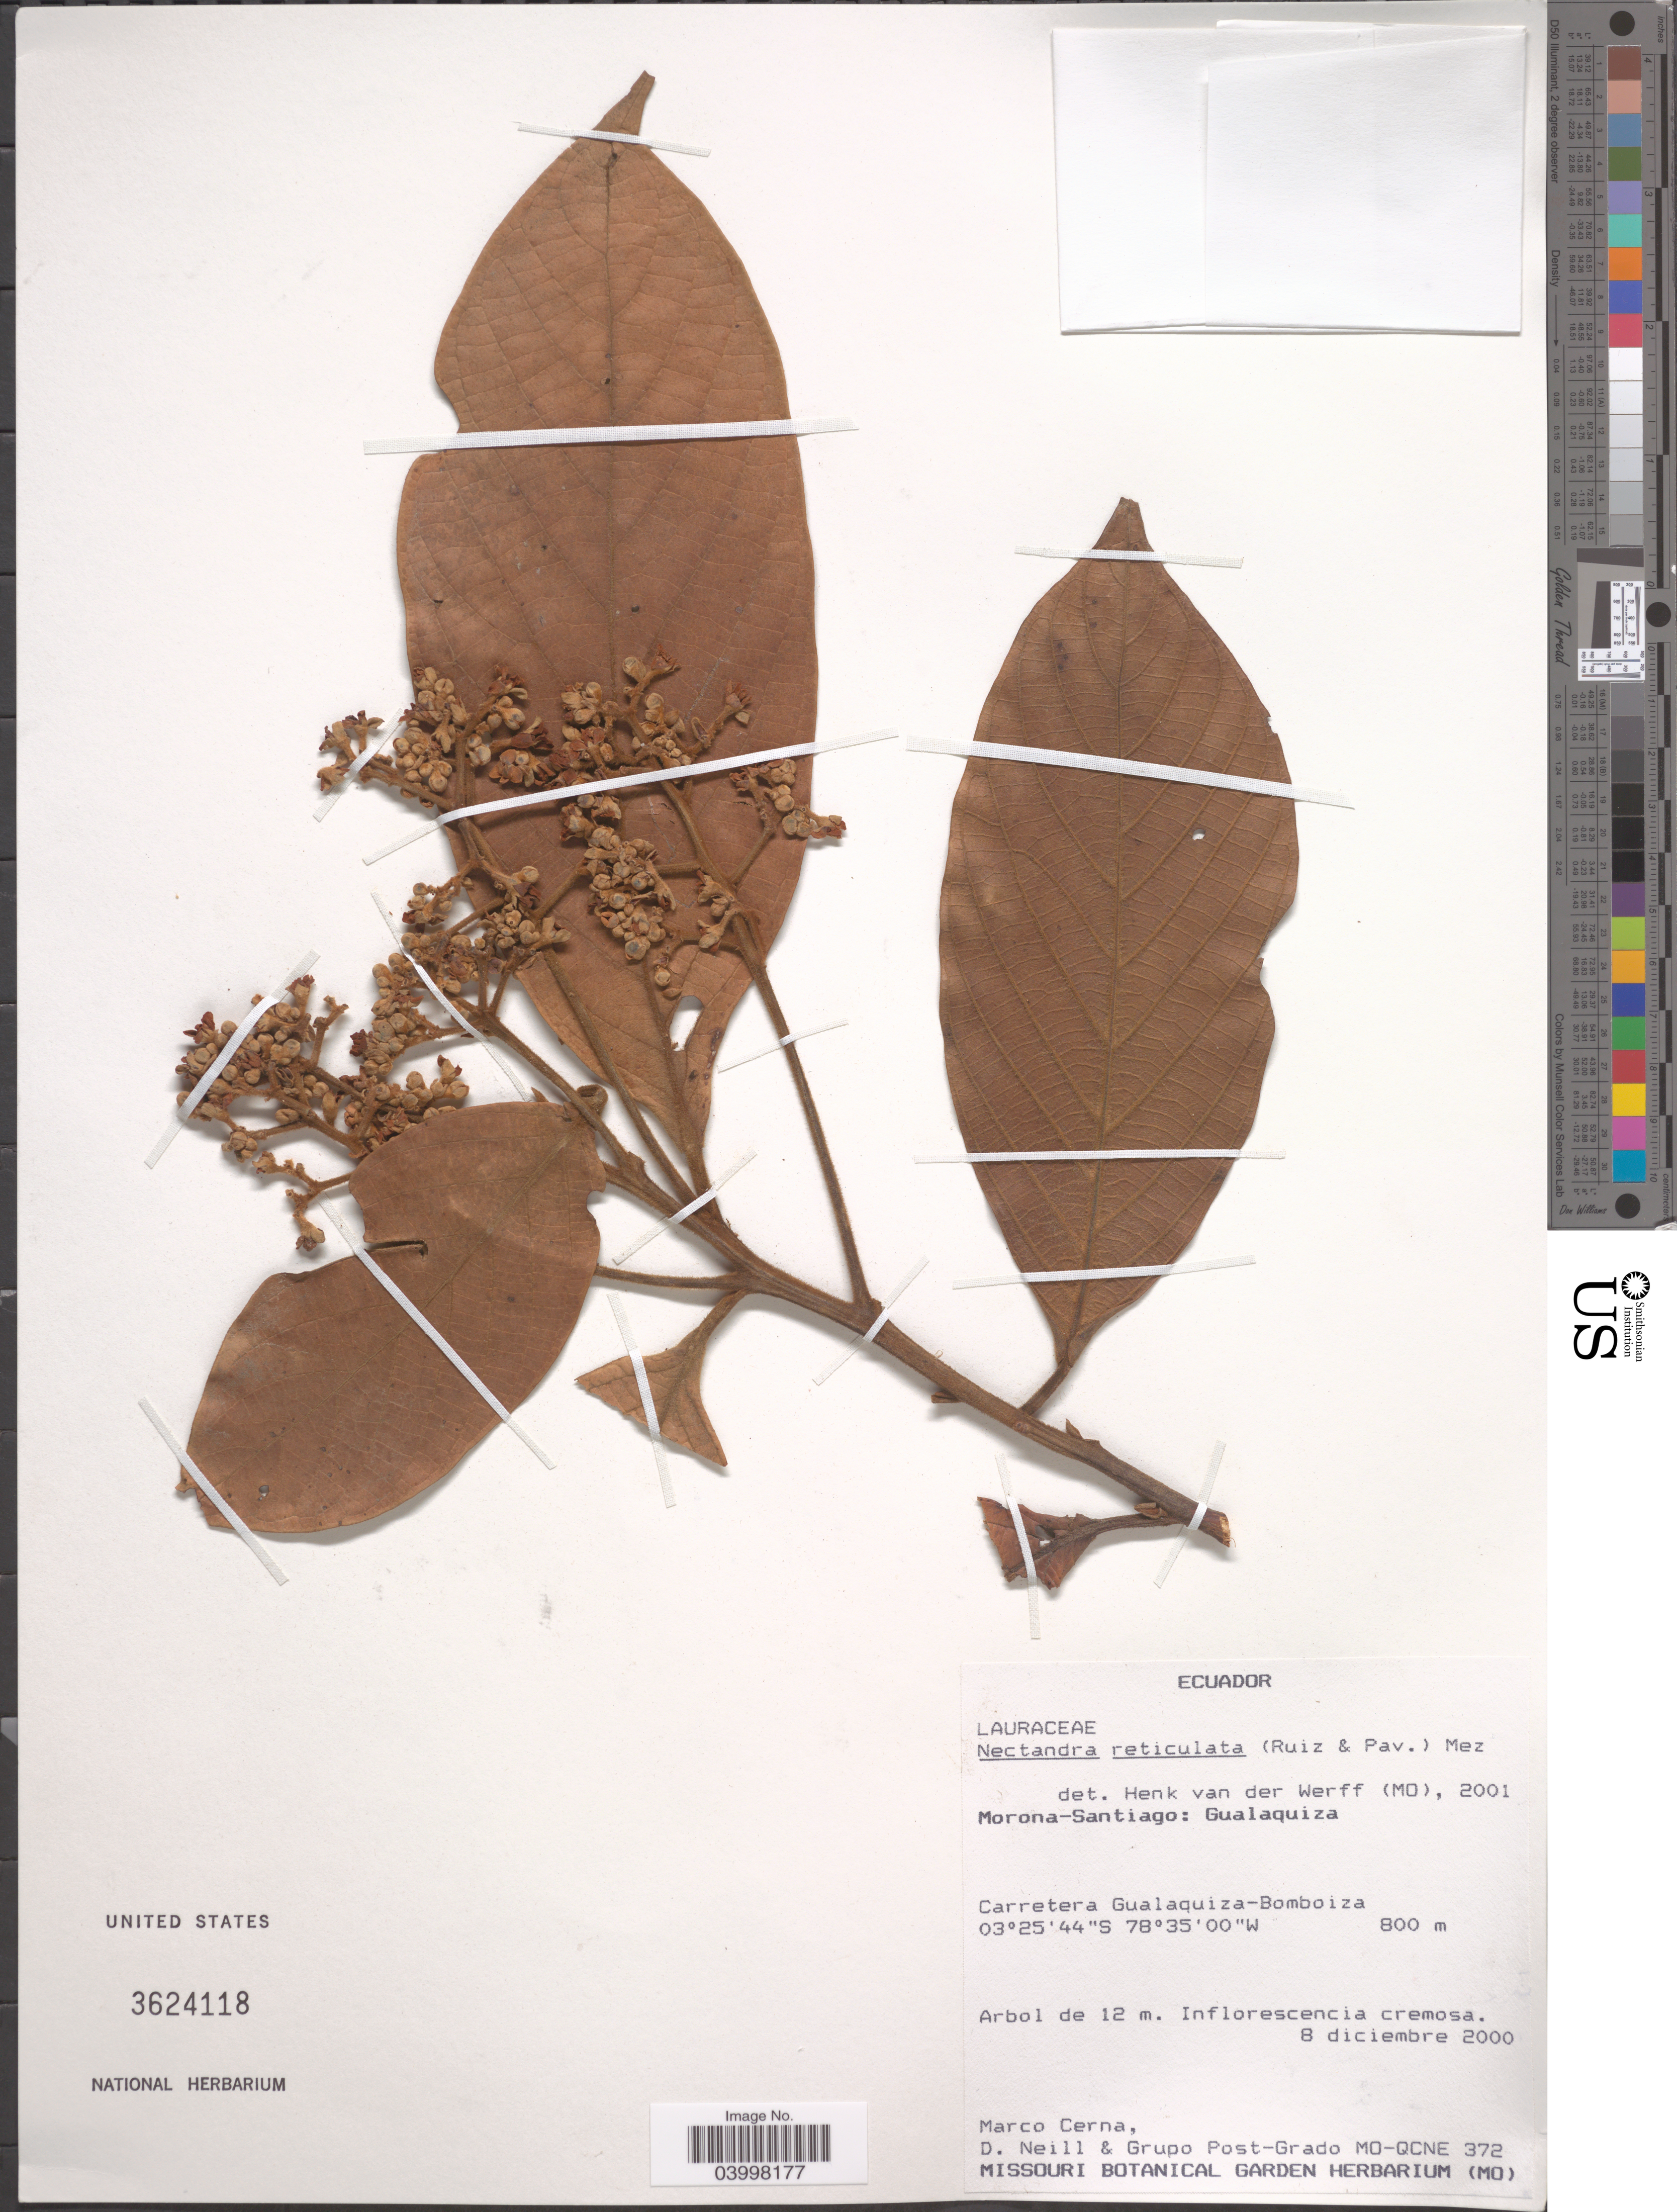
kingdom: Plantae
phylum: Tracheophyta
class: Magnoliopsida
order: Laurales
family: Lauraceae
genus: Nectandra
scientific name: Nectandra reticulata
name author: (Ruiz & Pav.) Mez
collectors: M. Cerna, D. Neill & Grupo Post-Grado MO-QCNE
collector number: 372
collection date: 2000-12-08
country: Ecuador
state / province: Morona-Santiago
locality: Gualaquiza. Carretera Gualaquiza-Bomboiza.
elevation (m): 800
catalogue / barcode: US 3624118